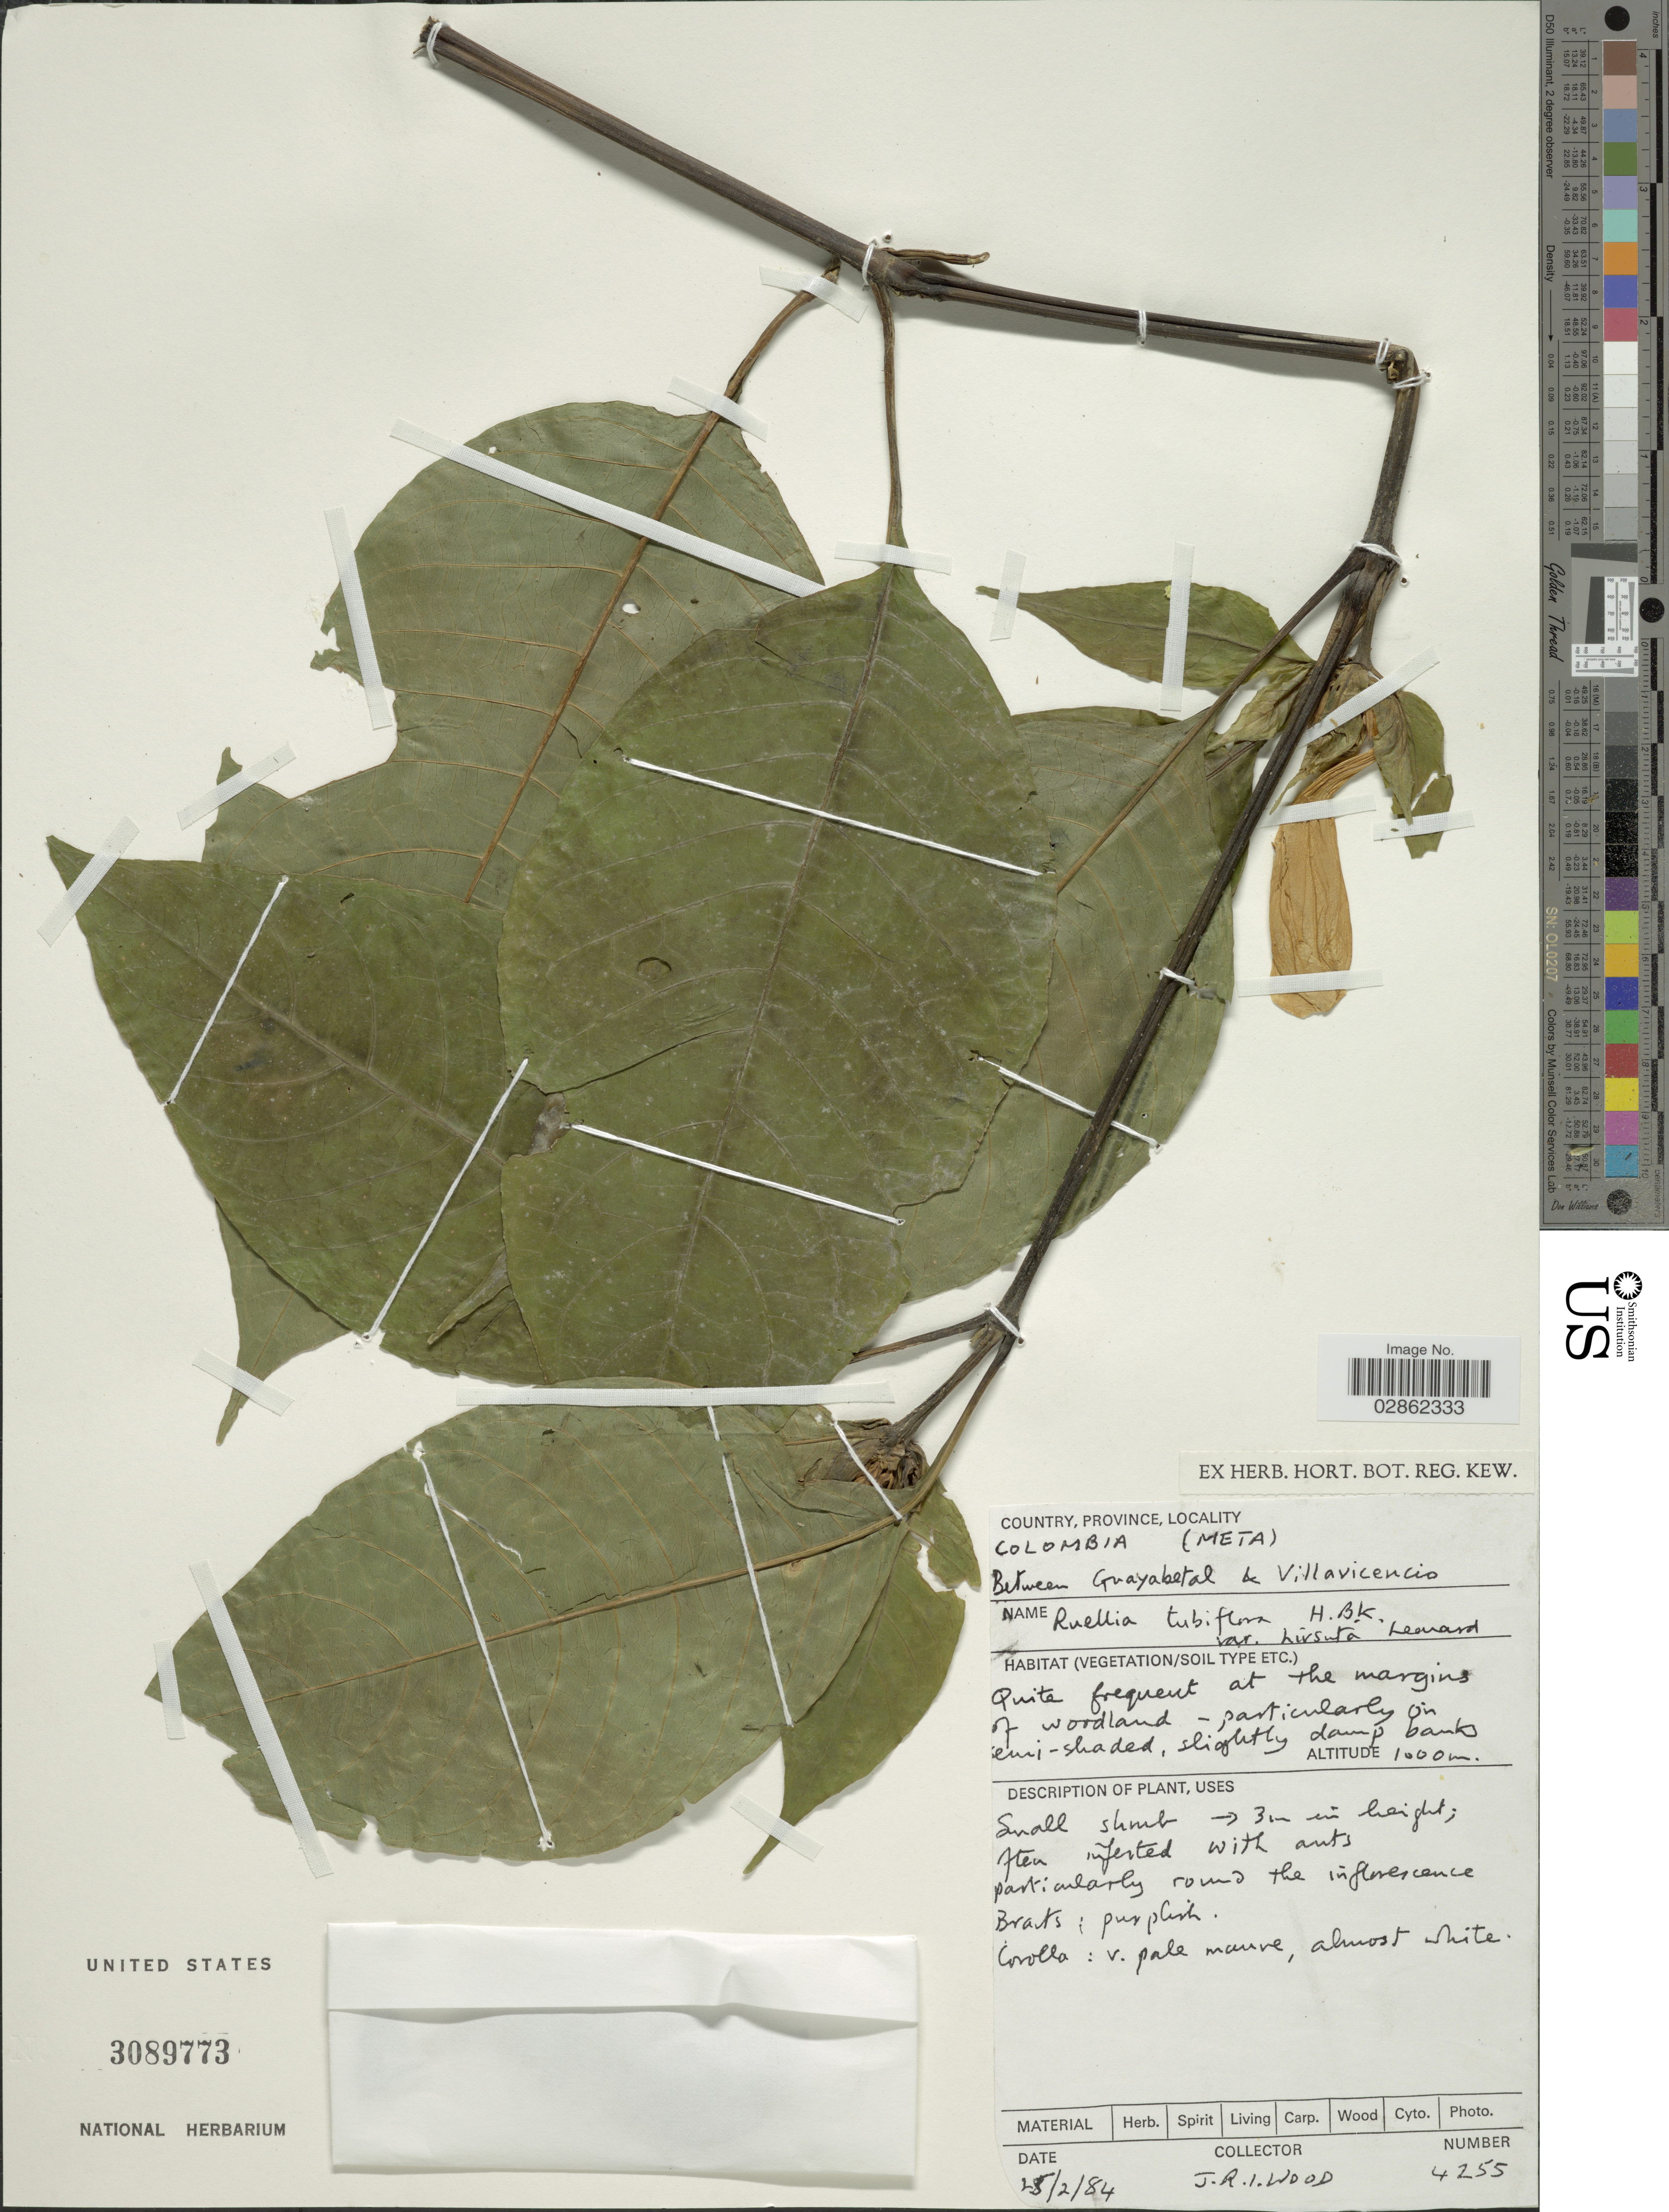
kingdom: Plantae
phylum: Tracheophyta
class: Magnoliopsida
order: Lamiales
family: Acanthaceae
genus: Ruellia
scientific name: Ruellia tubiflora var. hirsuta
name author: Leonard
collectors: J. R. I. Wood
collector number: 4255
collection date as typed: Transcribed d/m/y: 25/2/84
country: Colombia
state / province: Meta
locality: Between Guayabetal & Villavicencio.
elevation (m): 1000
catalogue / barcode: US 3089773